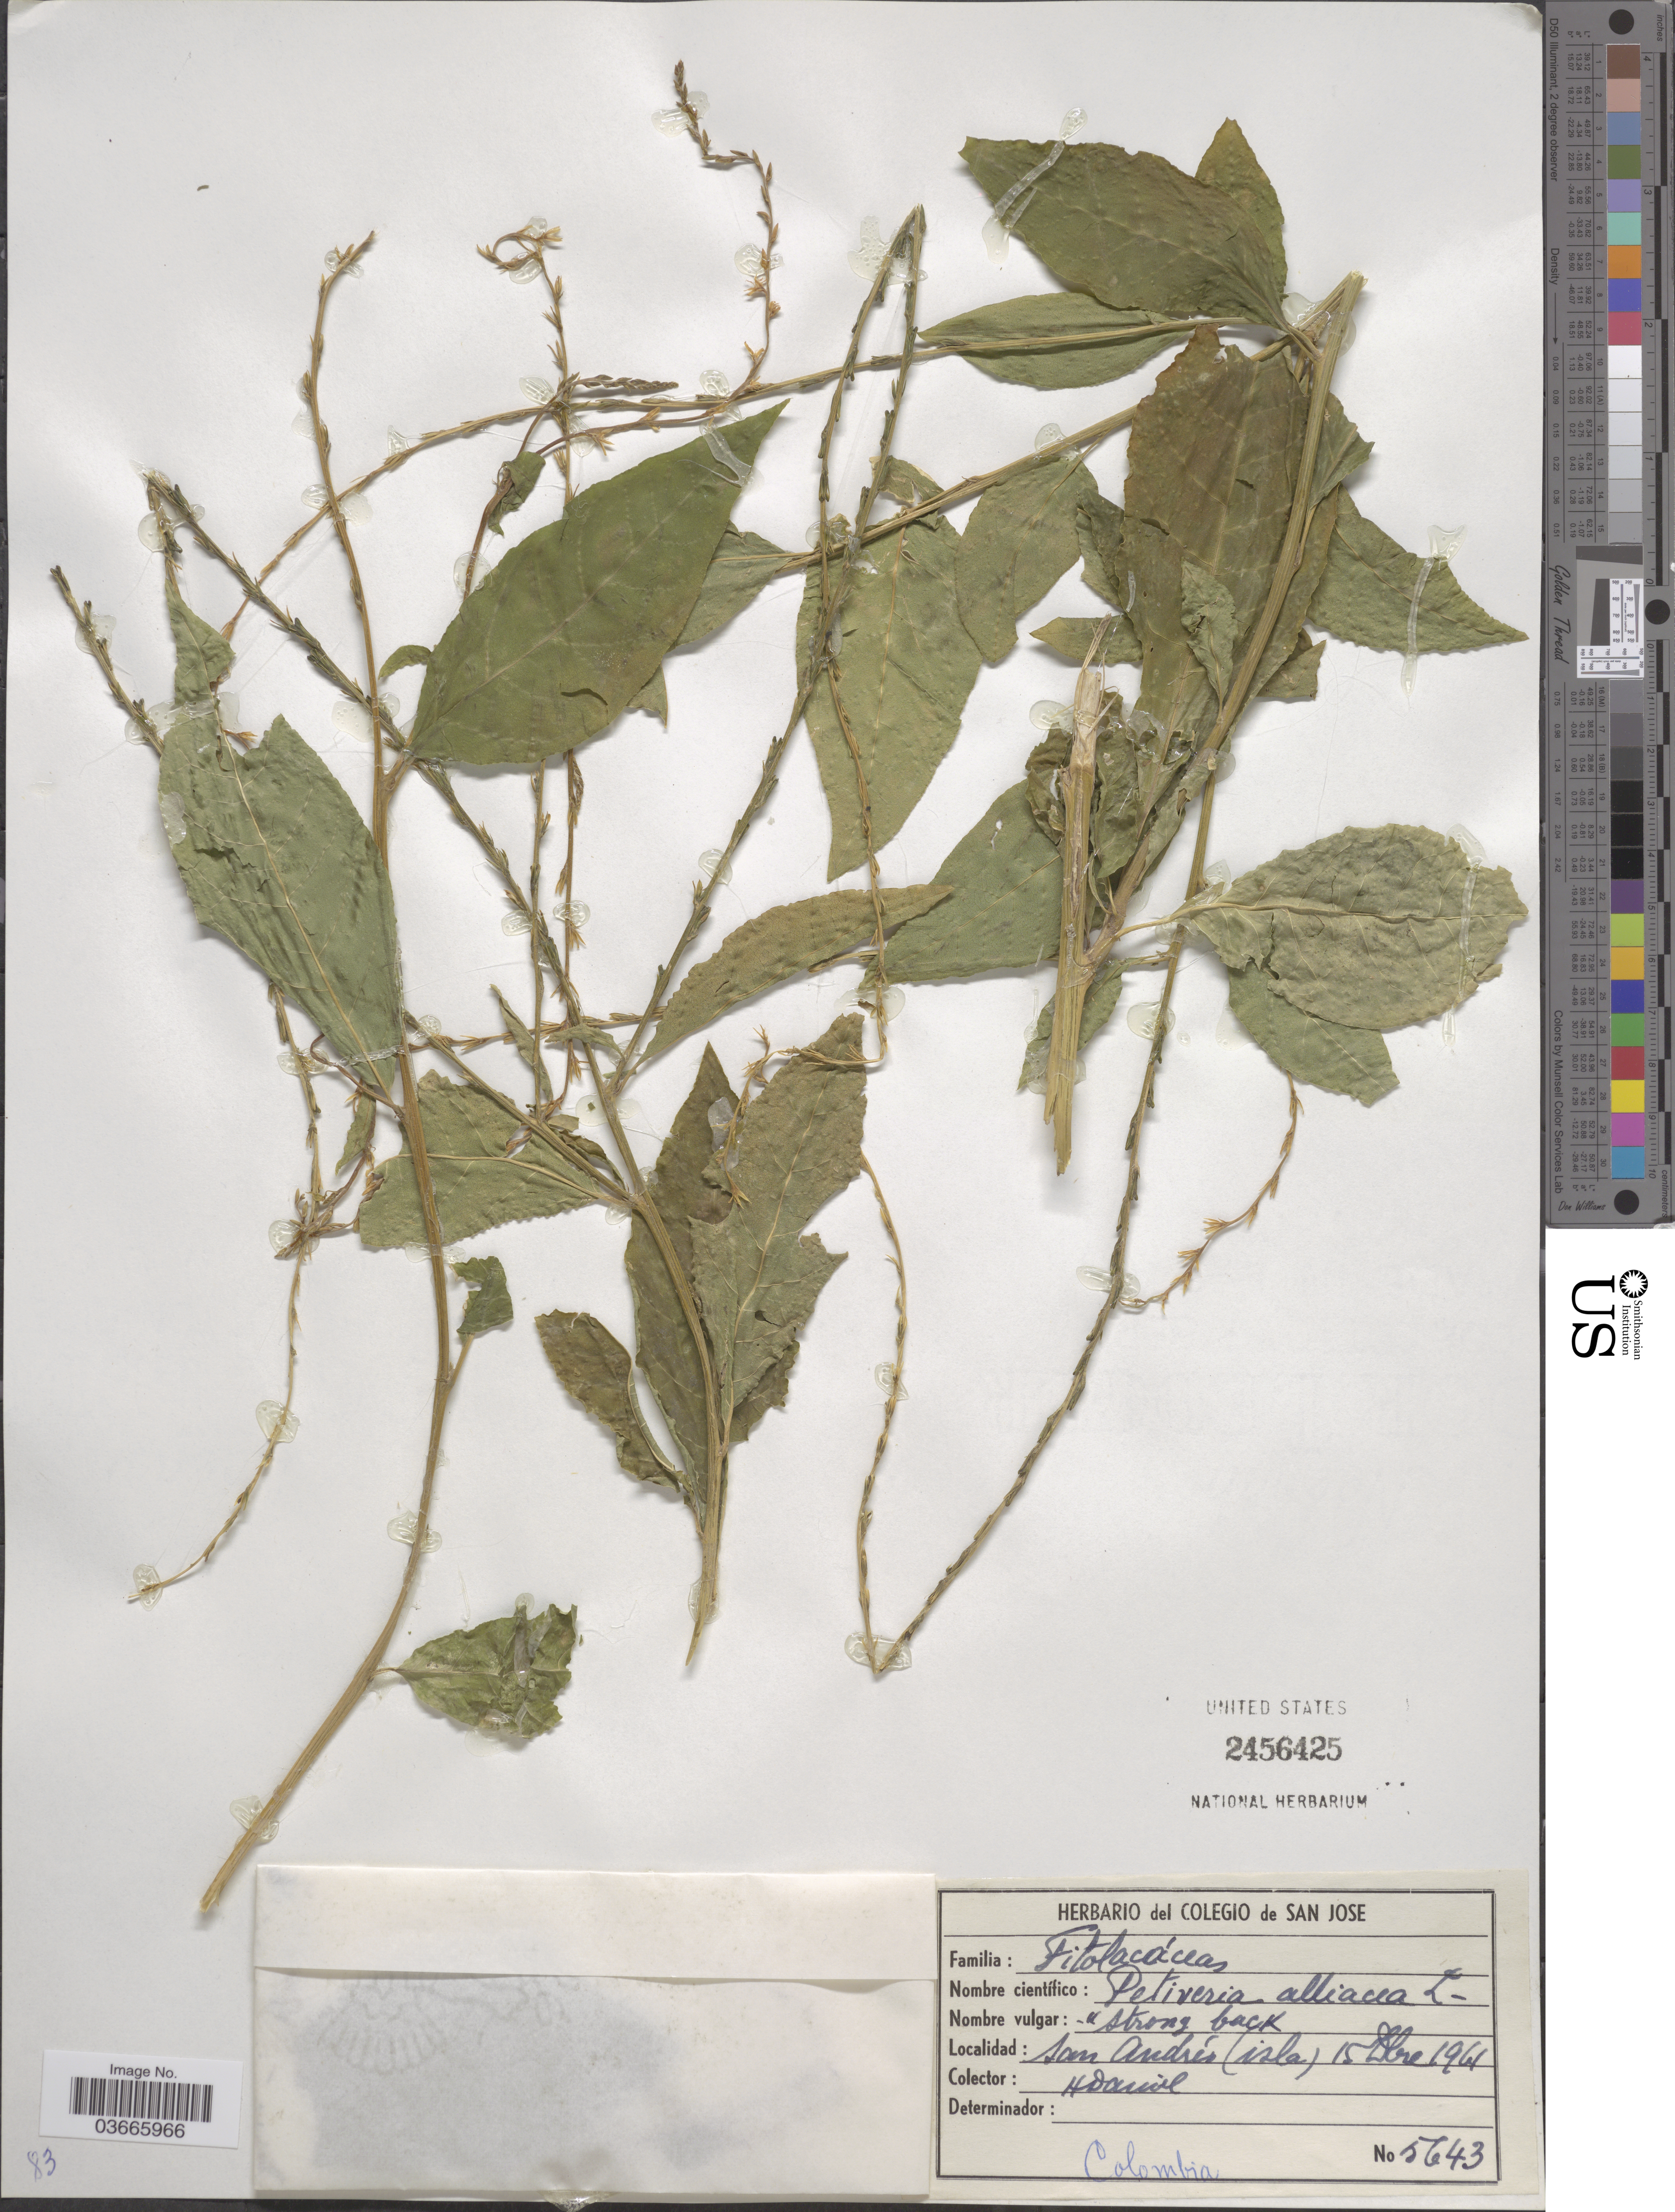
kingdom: Plantae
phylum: Tracheophyta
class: Magnoliopsida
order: Caryophyllales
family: Phytolaccaceae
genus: Petiveria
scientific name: Petiveria alliacea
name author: L.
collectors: H. Daniel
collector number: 5643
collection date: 1961-12-15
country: Colombia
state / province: San Andres y Providencia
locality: San Andrés (isla).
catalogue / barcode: US 2456425